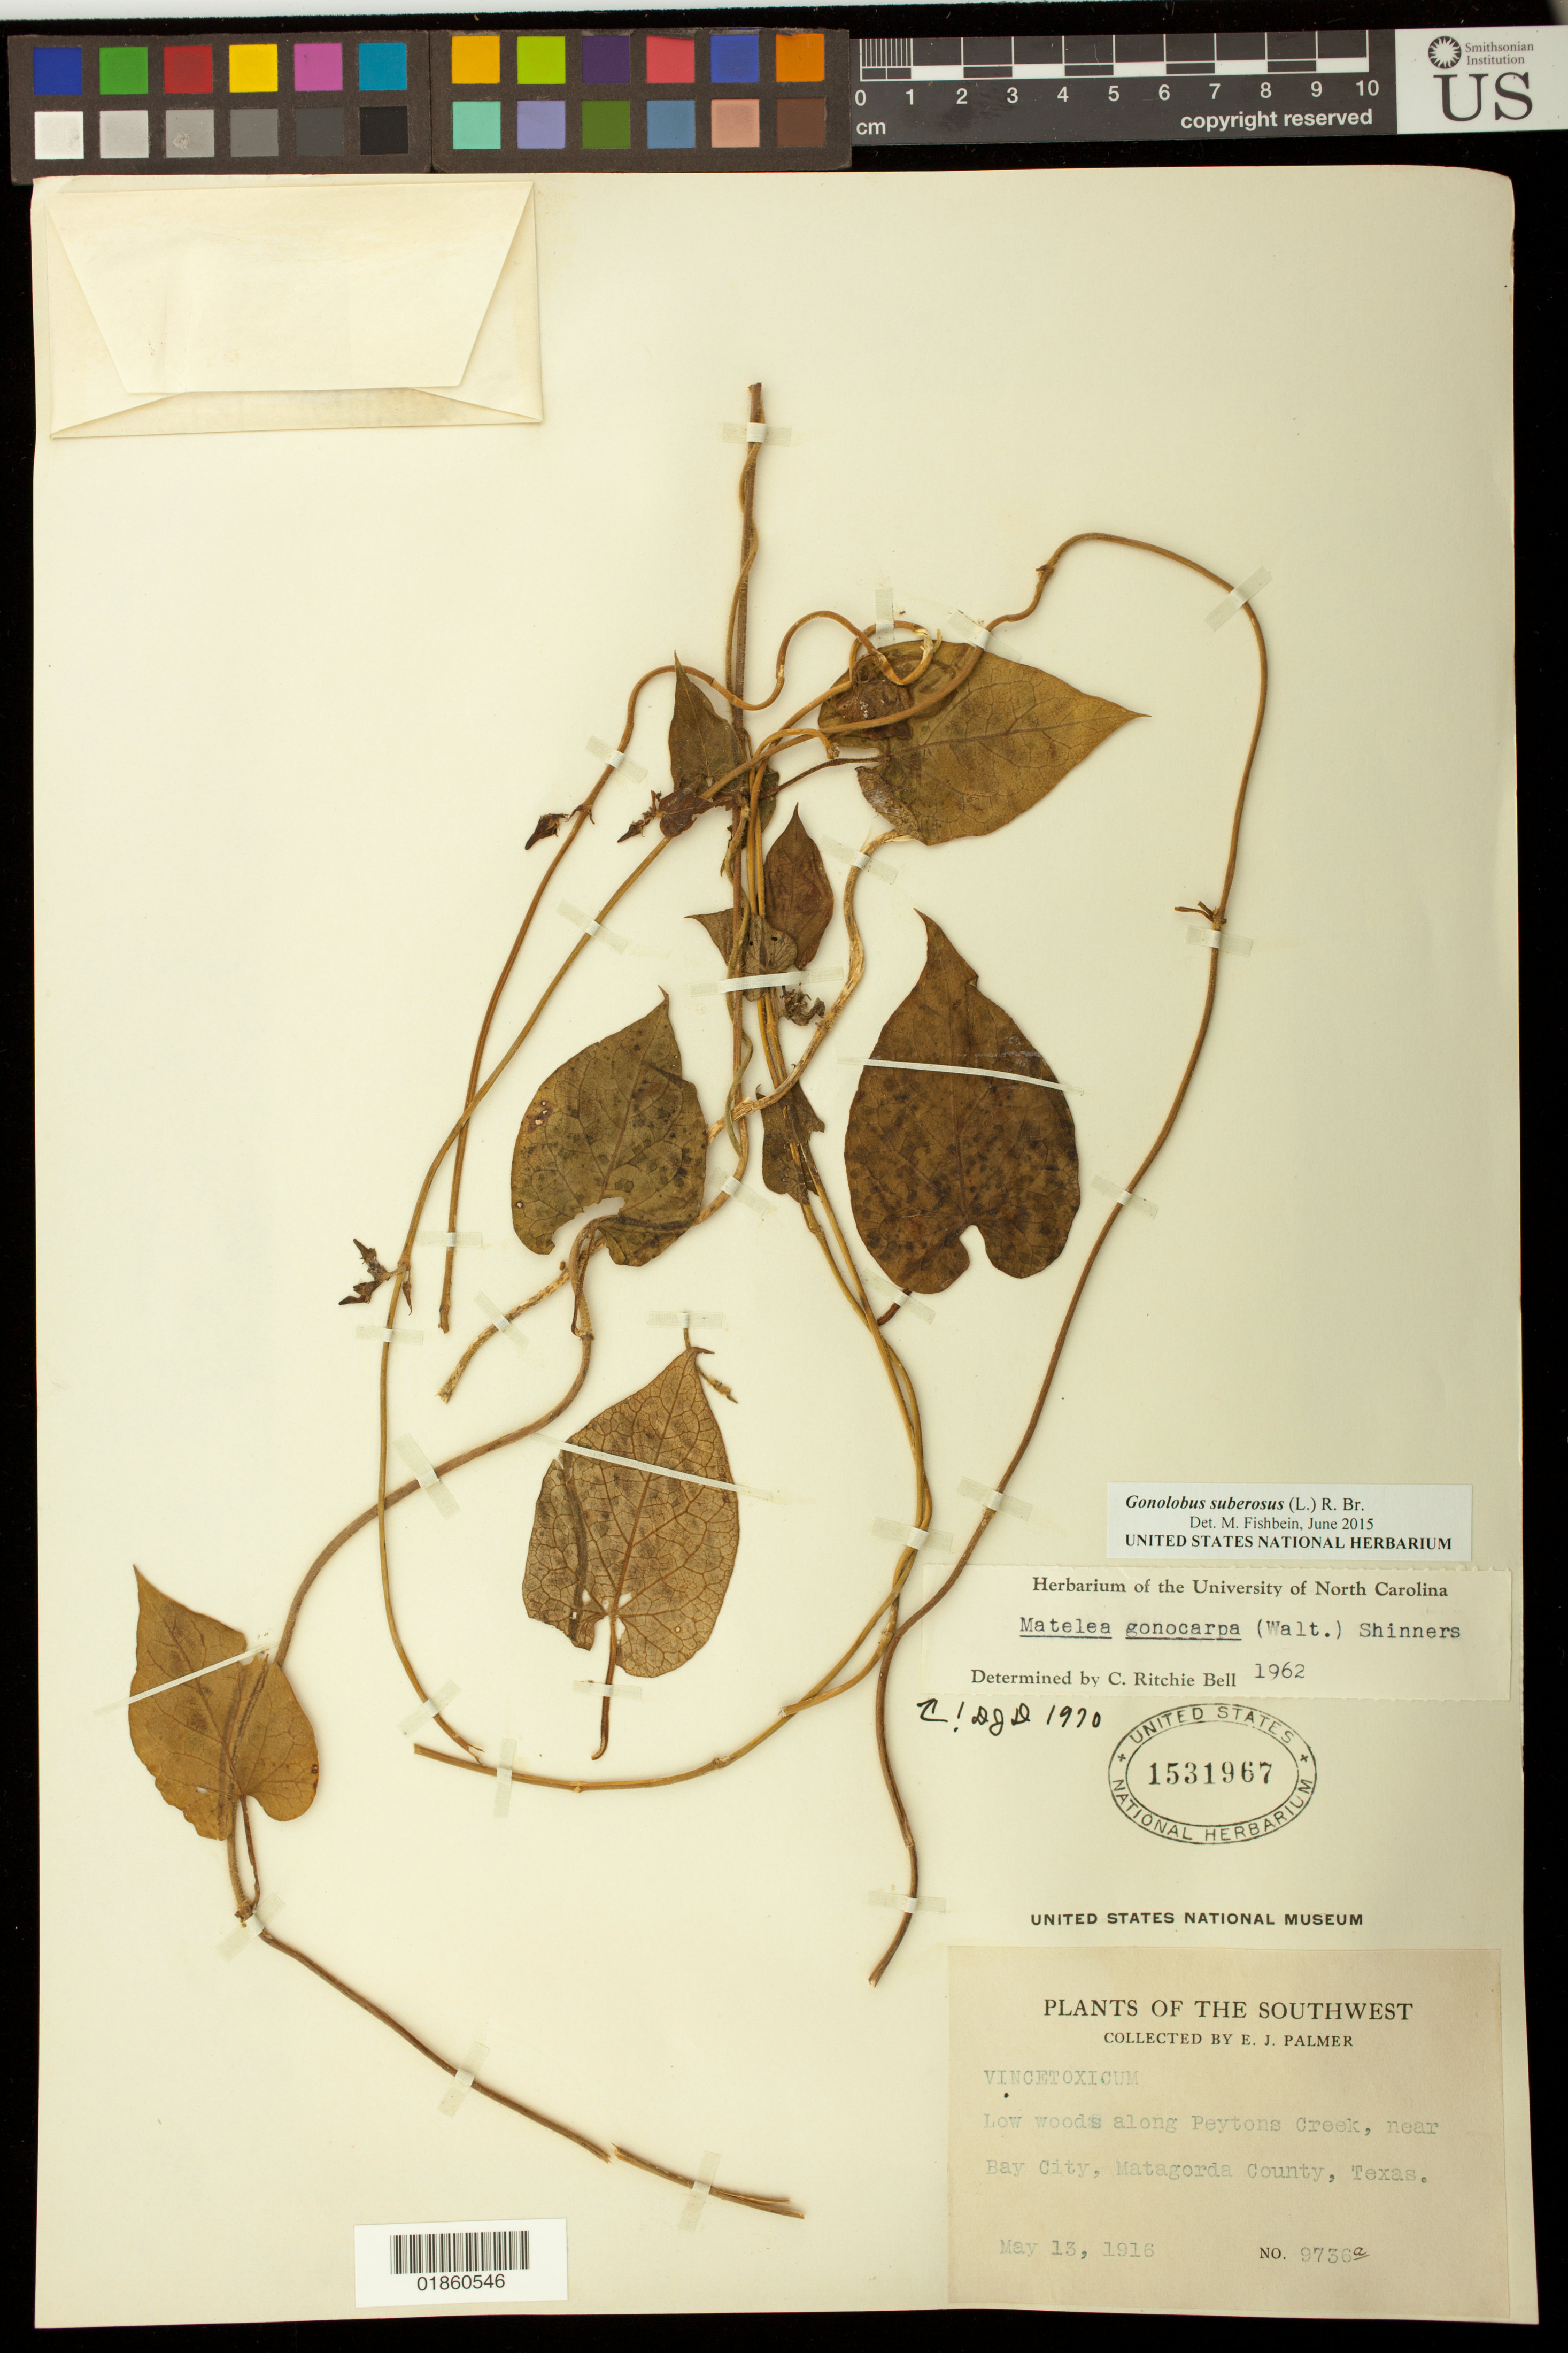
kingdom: Plantae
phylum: Tracheophyta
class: Magnoliopsida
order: Gentianales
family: Apocynaceae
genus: Gonolobus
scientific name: Gonolobus suberosus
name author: (L.) R. Br.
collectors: E. J. Palmer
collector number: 9736a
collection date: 1916-05-13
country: United States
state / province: Texas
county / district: Matagorda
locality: Low woods along Peytons Creek, near Bay City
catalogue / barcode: US 1531967